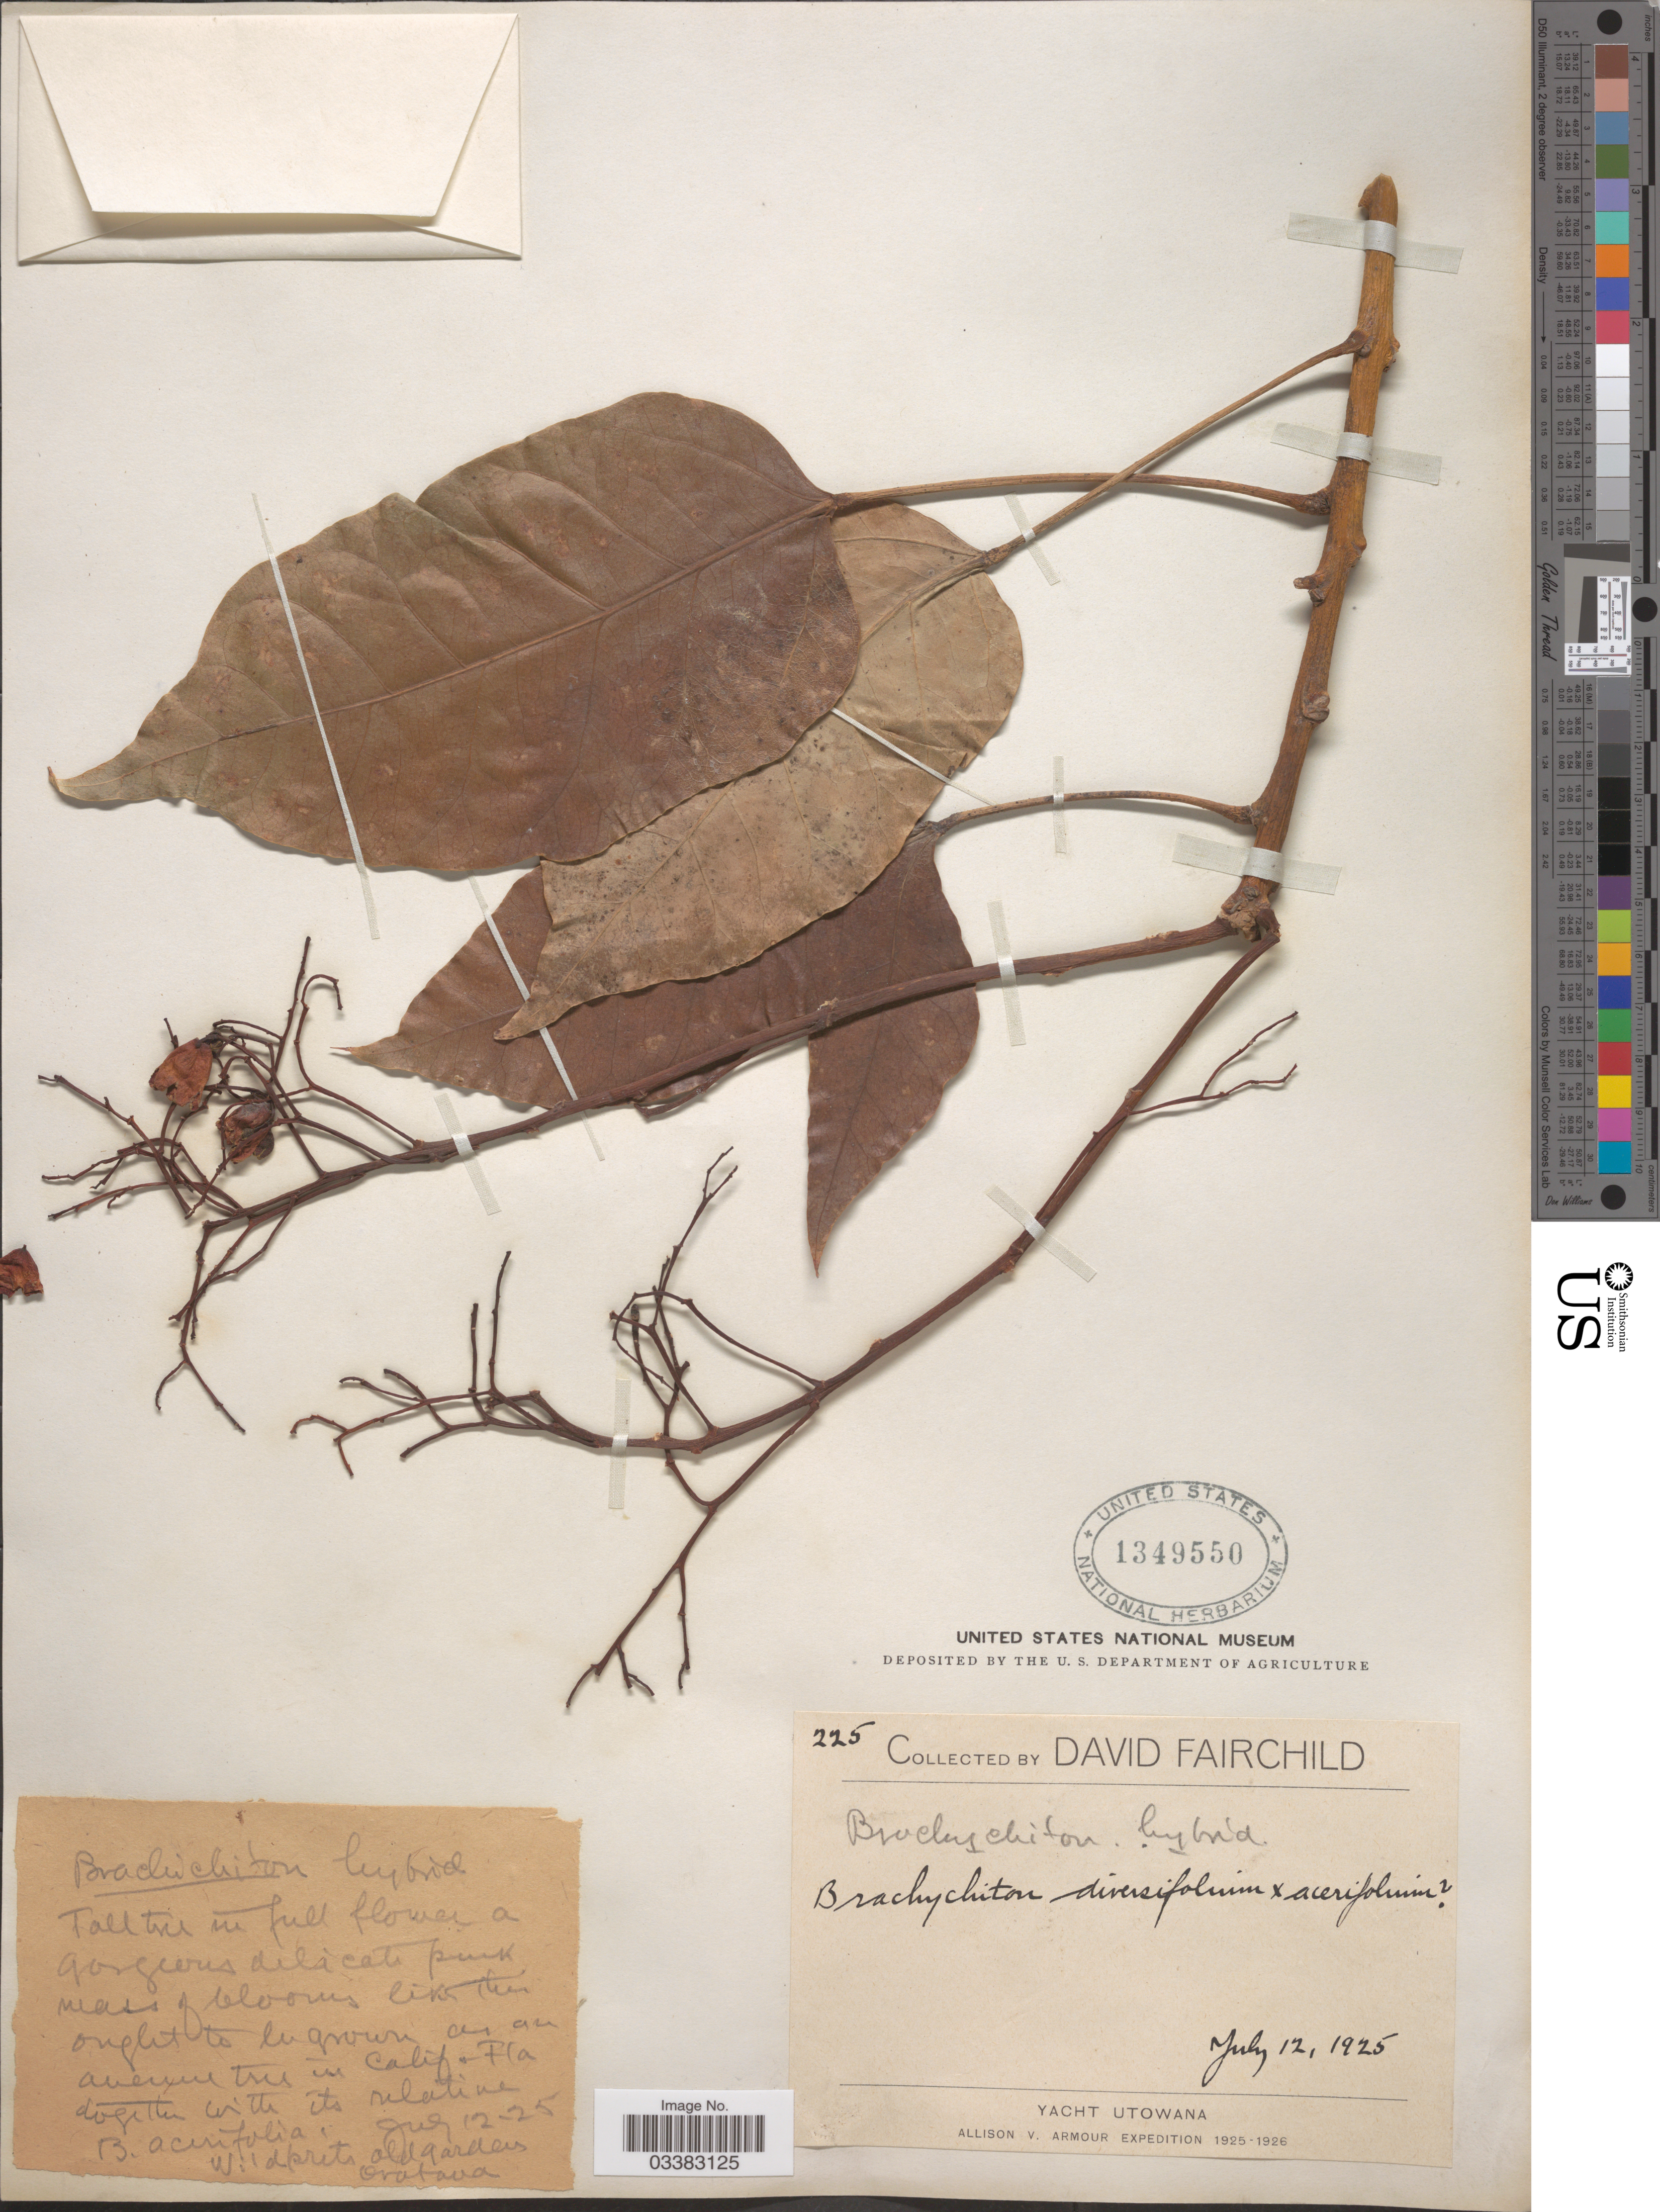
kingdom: Plantae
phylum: Tracheophyta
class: Magnoliopsida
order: Malvales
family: Malvaceae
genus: Brachychiton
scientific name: Brachychiton acerifolius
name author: (A. Cunn. ex G. Don) F. Muell.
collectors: D. Fairchild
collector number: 225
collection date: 1925-07-12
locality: In Calif. & Fla [unsure placement]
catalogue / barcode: US 1349550